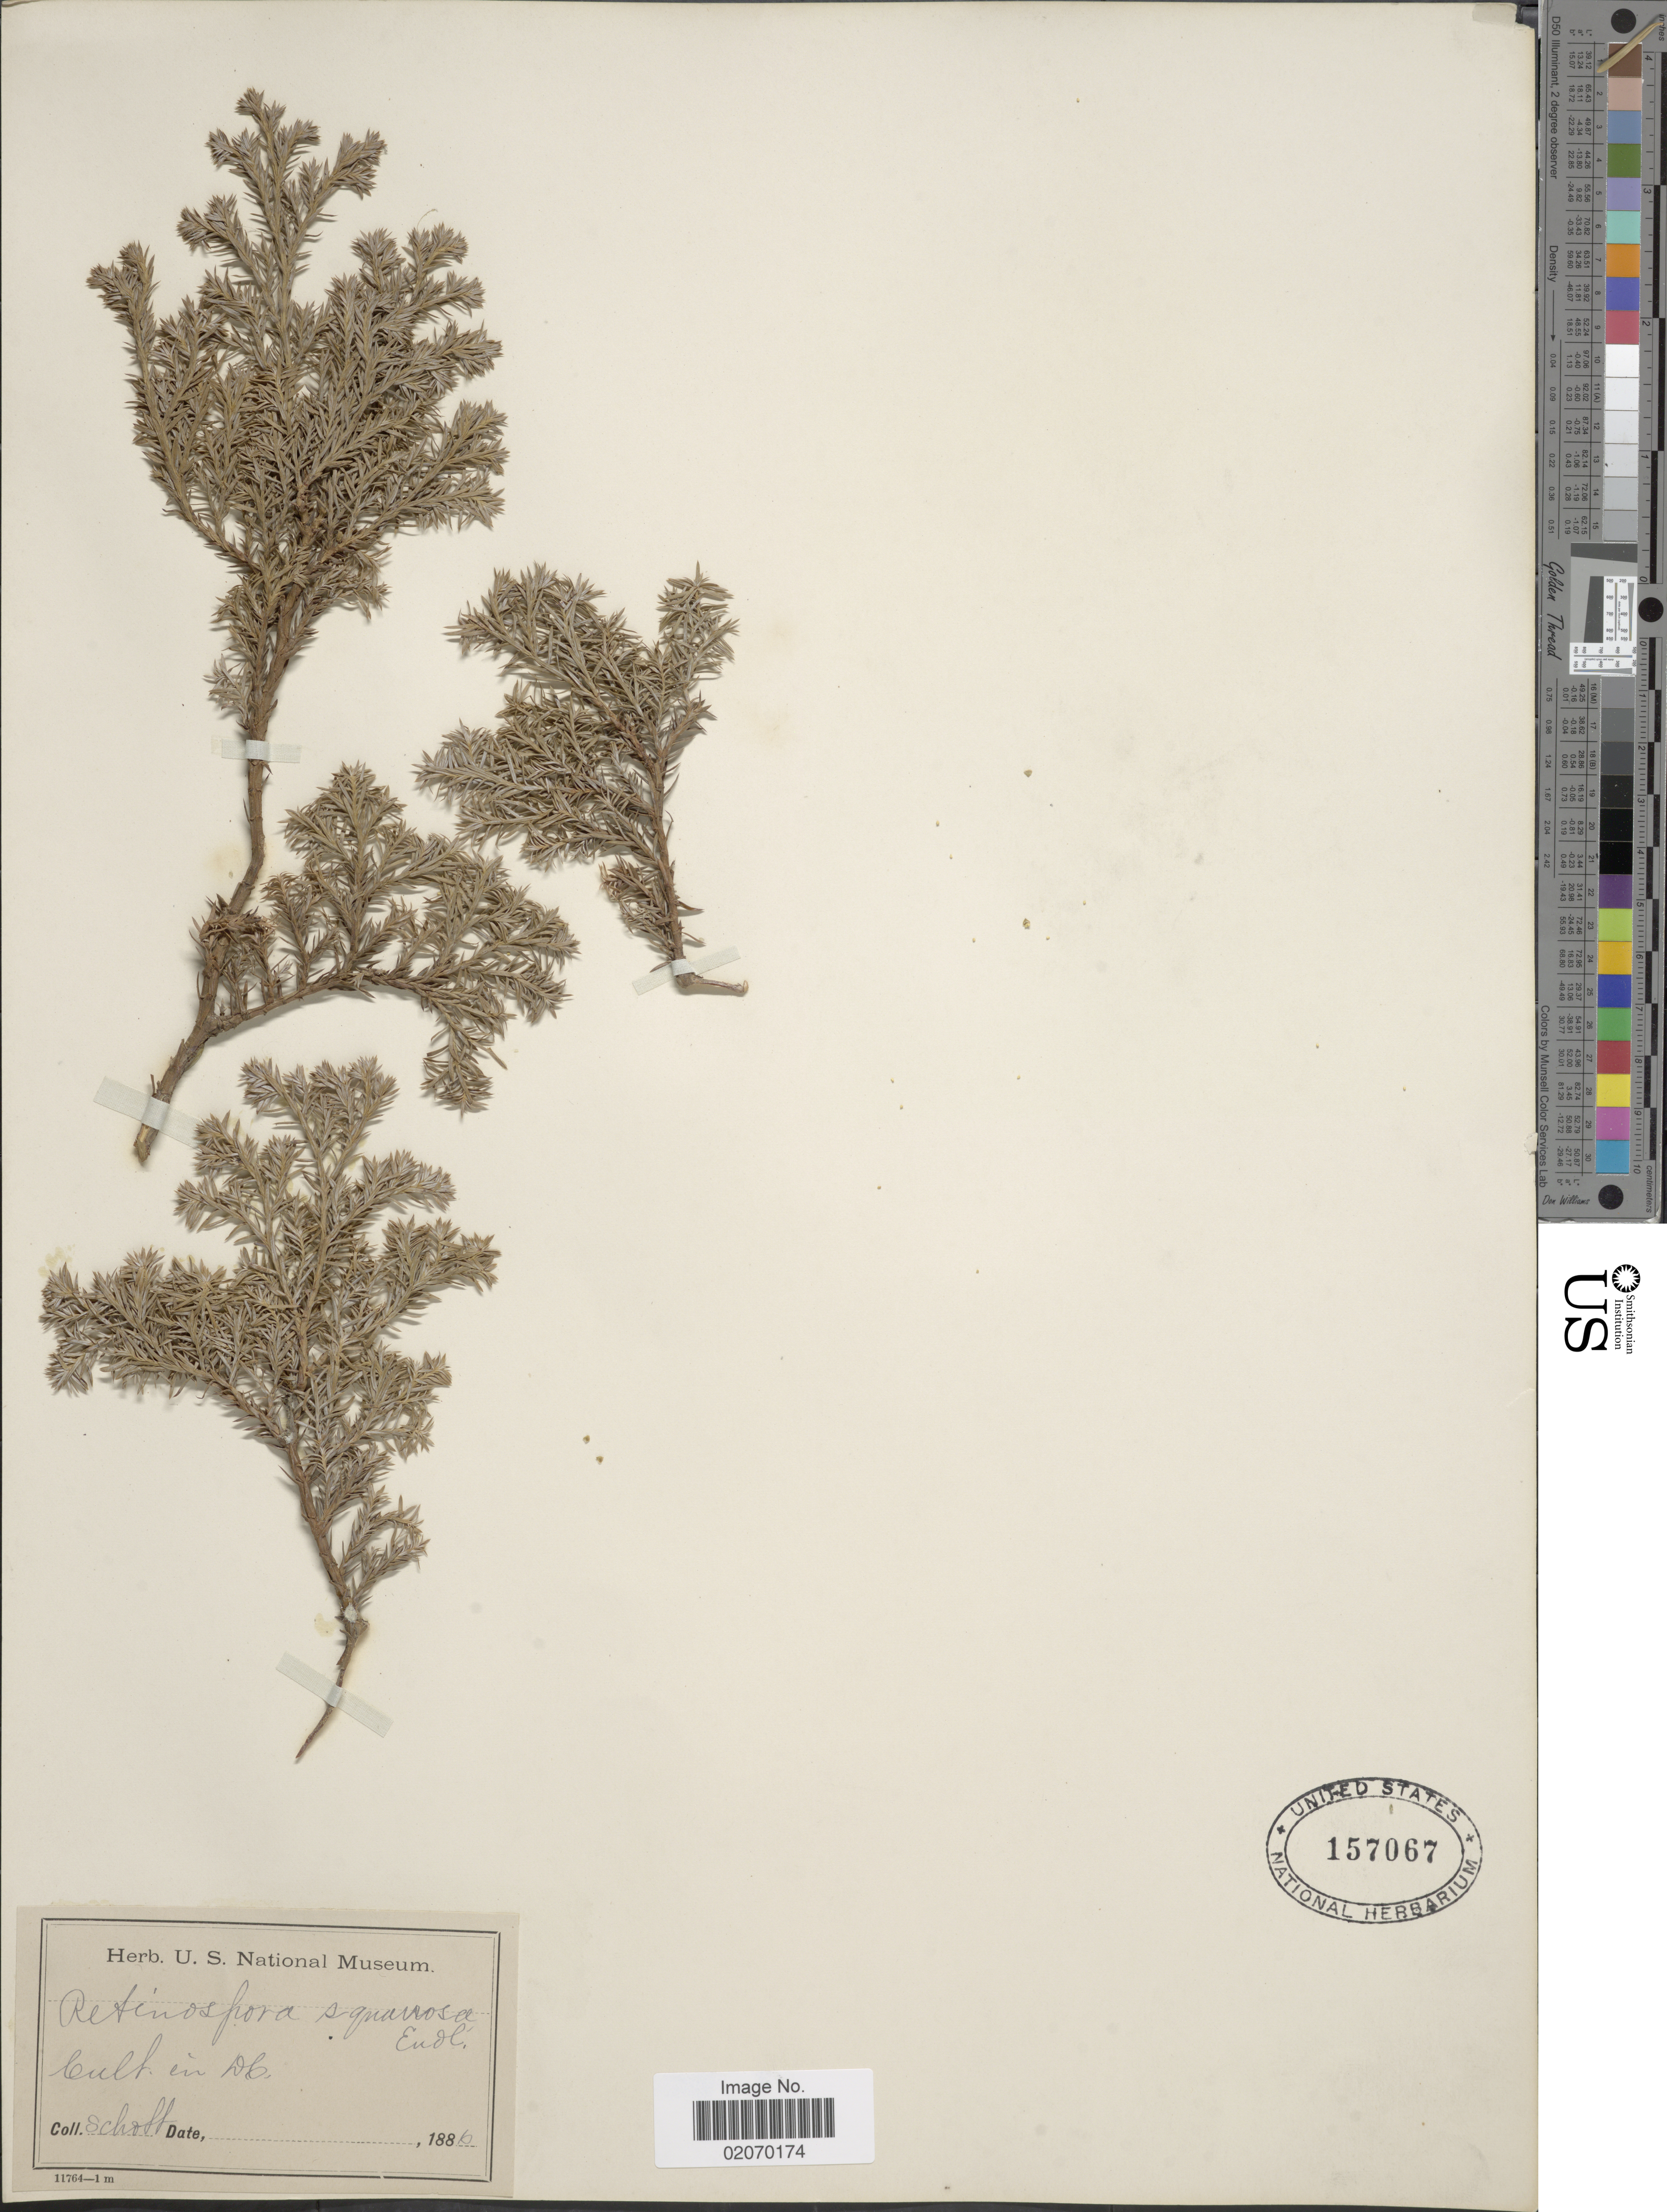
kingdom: Plantae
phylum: Tracheophyta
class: Pinopsida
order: Pinales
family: Cupressaceae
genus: Chamaecyparis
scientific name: Chamaecyparis pisifera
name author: (Siebold & Zucc.) Endl.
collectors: Schott, --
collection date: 1886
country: United States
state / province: District of Columbia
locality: DC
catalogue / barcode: US 157067